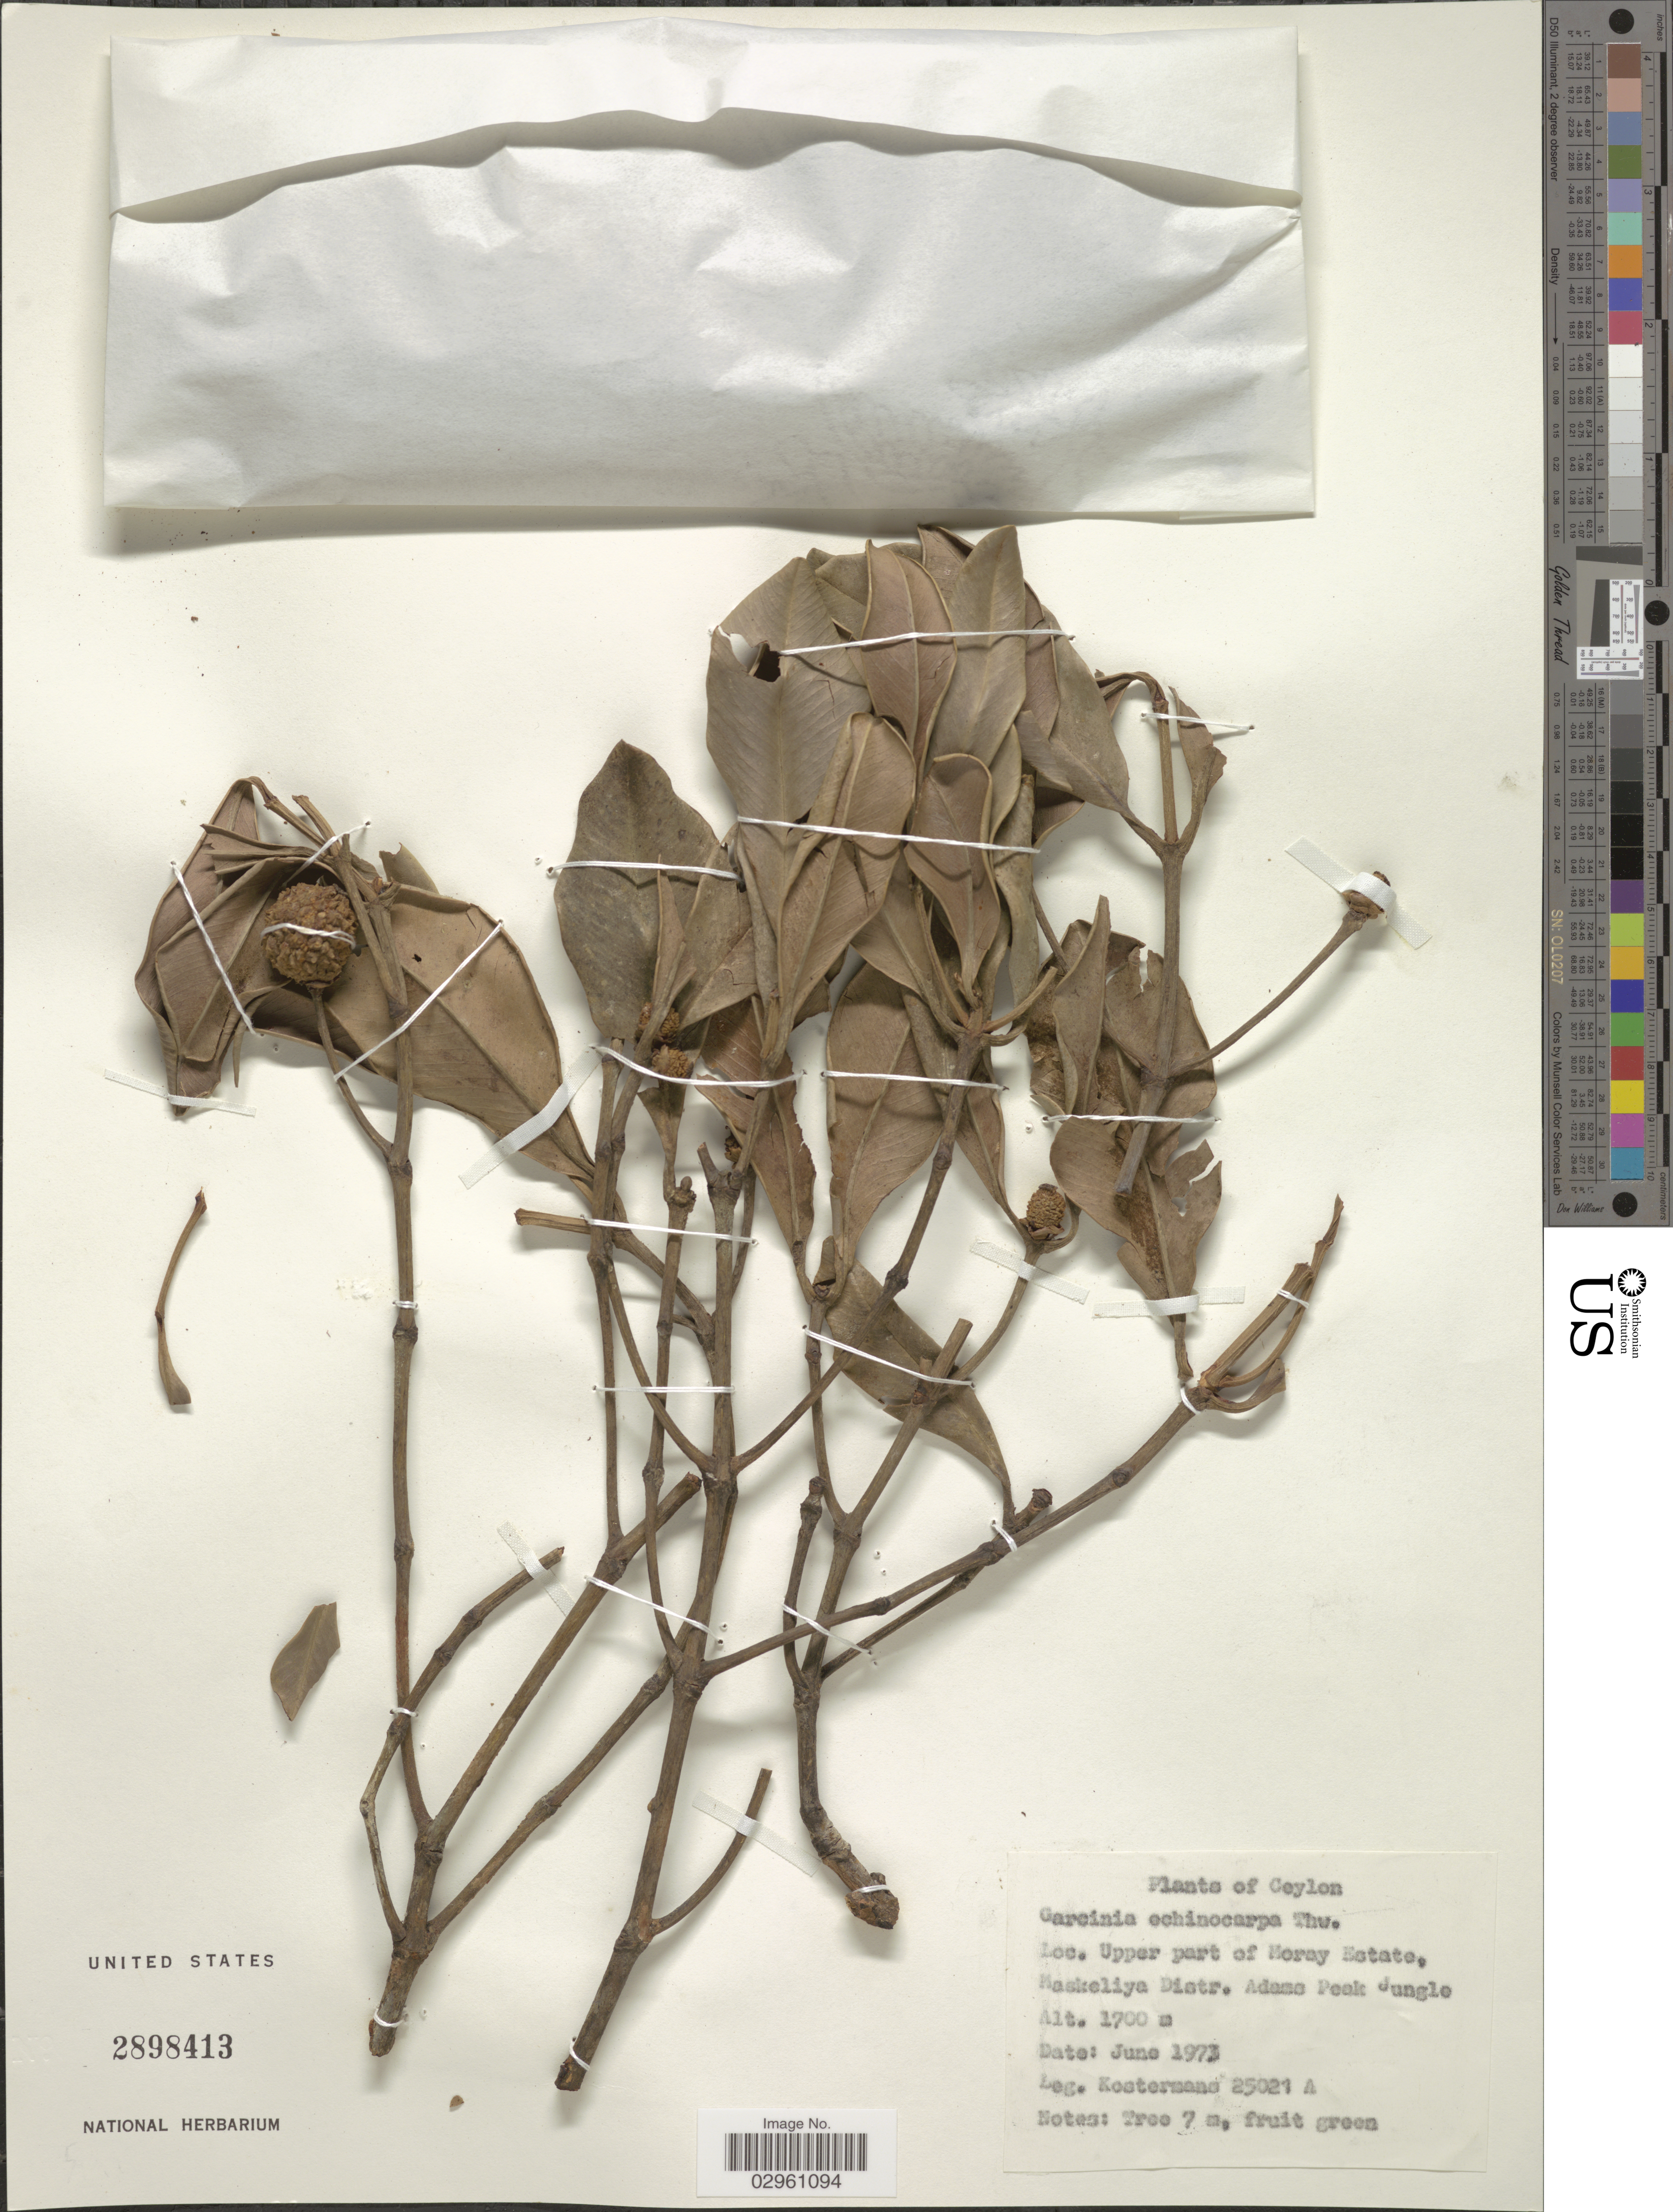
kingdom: Plantae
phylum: Tracheophyta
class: Magnoliopsida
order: Malpighiales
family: Clusiaceae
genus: Garcinia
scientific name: Garcinia echinocarpa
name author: Thwaites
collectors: Kostermans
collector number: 25021A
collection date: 1973-06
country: Sri Lanka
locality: Ceylon. Upper part of Moray Estate, Maskeliya Distr. Adams Peak Jungle.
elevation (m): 1700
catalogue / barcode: US 2898413